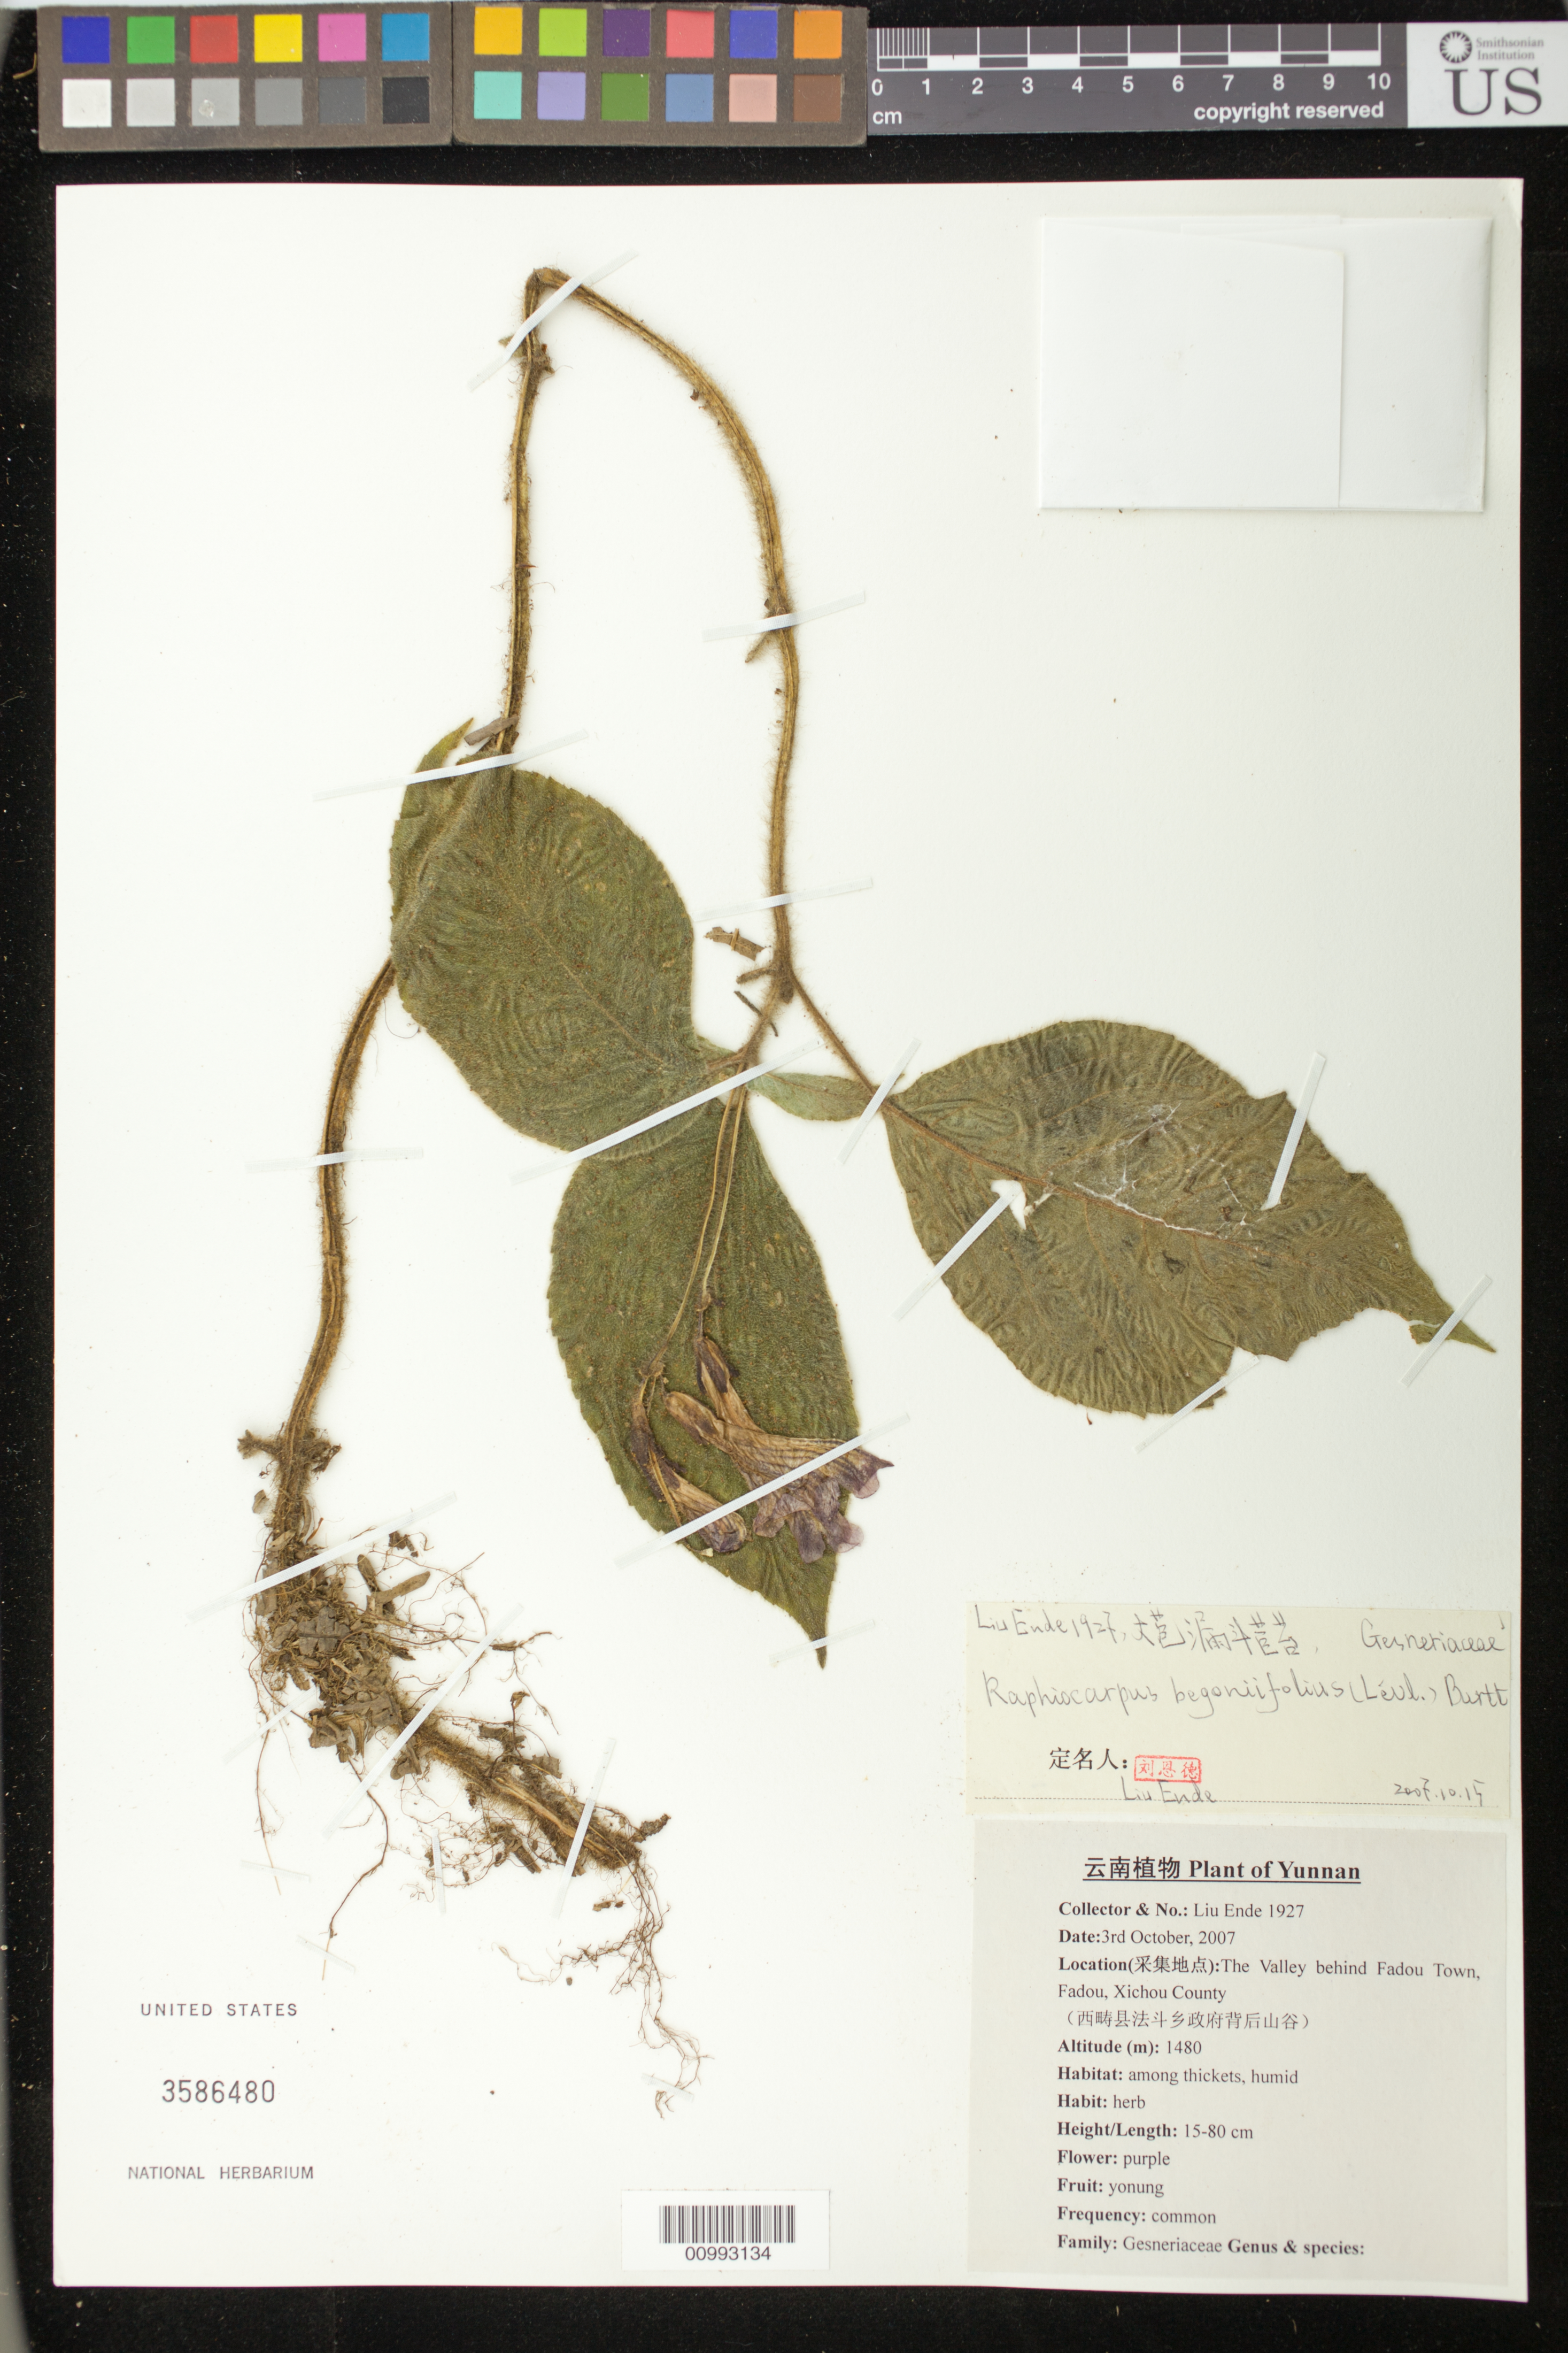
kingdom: Plantae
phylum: Tracheophyta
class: Magnoliopsida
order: Lamiales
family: Gesneriaceae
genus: Raphiocarpus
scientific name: Raphiocarpus begoniifolius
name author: (H. Lév.) B.L. Burtt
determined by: Liu, Ende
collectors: E. Liu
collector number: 1927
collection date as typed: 03 Oct 2007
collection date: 2007-10-03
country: China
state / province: Yunnan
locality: Valley behind Fadou Town, Fadou, Xichou County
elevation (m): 1480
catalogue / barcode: US 3586480